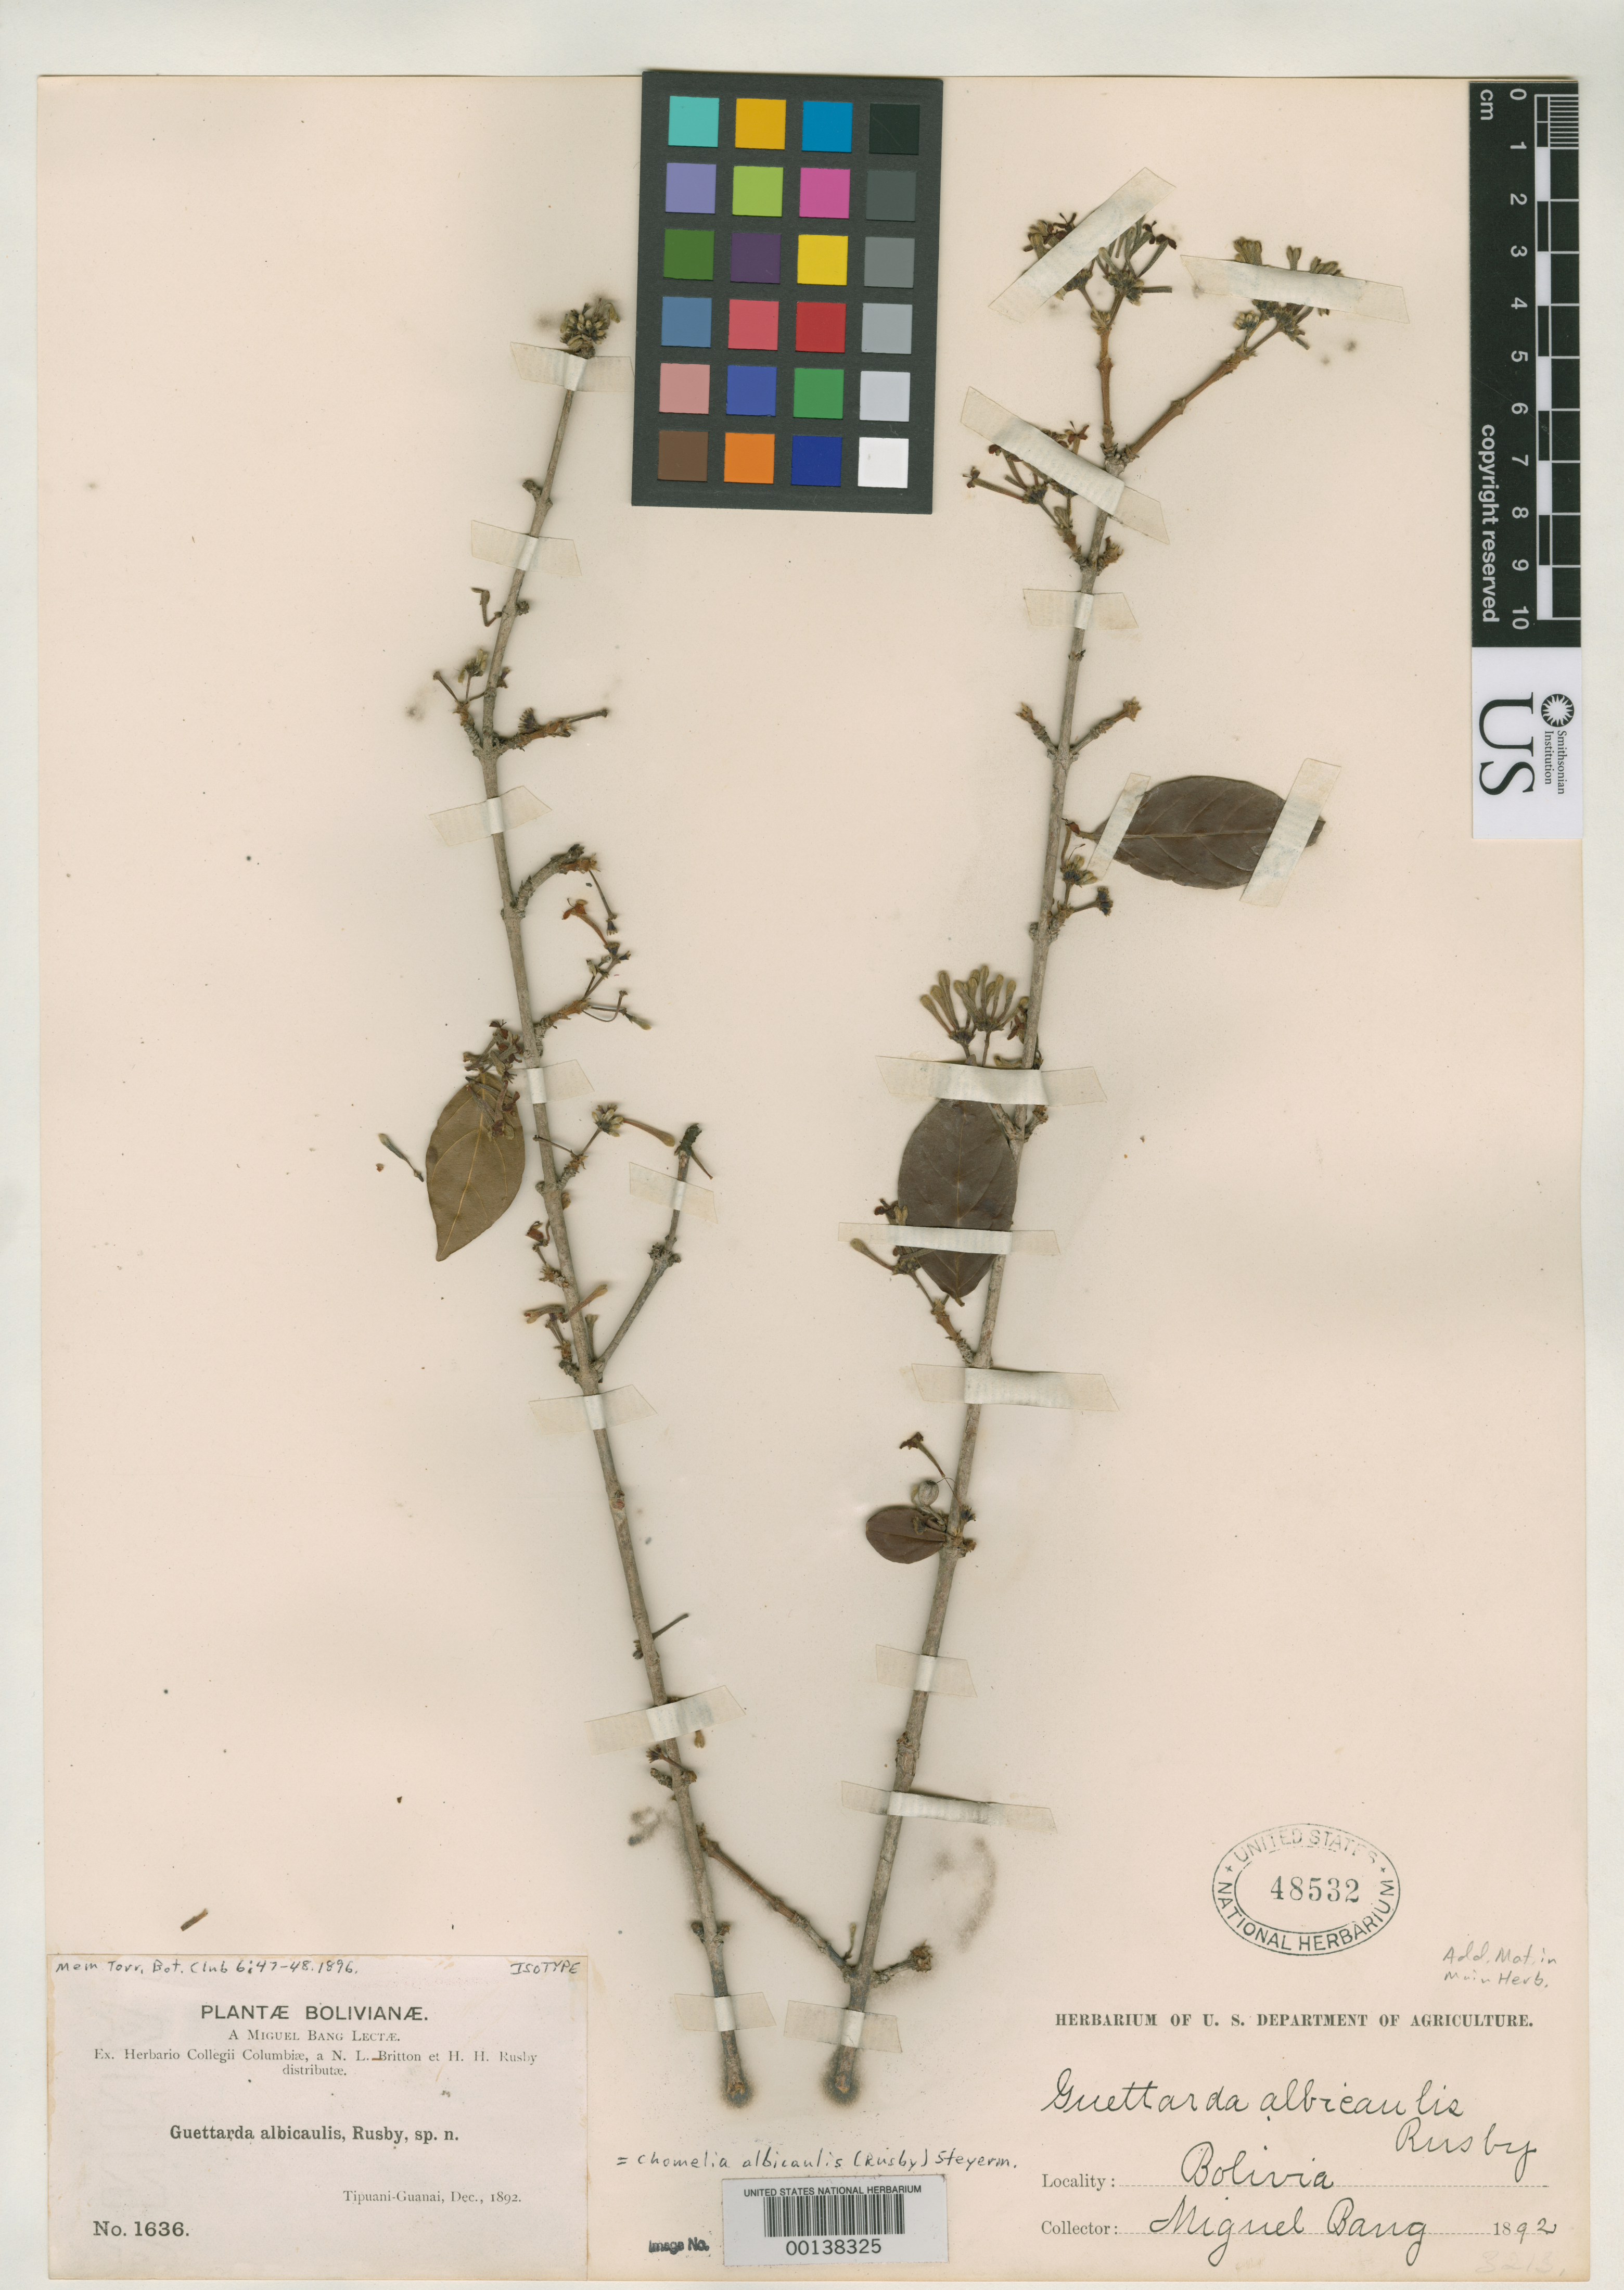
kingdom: Plantae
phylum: Tracheophyta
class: Magnoliopsida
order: Gentianales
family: Rubiaceae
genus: Guettarda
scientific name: Guettarda albicaulis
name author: Rusby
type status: Isotype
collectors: M. Bang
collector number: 1636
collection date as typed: Dec 1892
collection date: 1892-12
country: Bolivia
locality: Between Tipuani and Guanai.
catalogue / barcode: US 48532